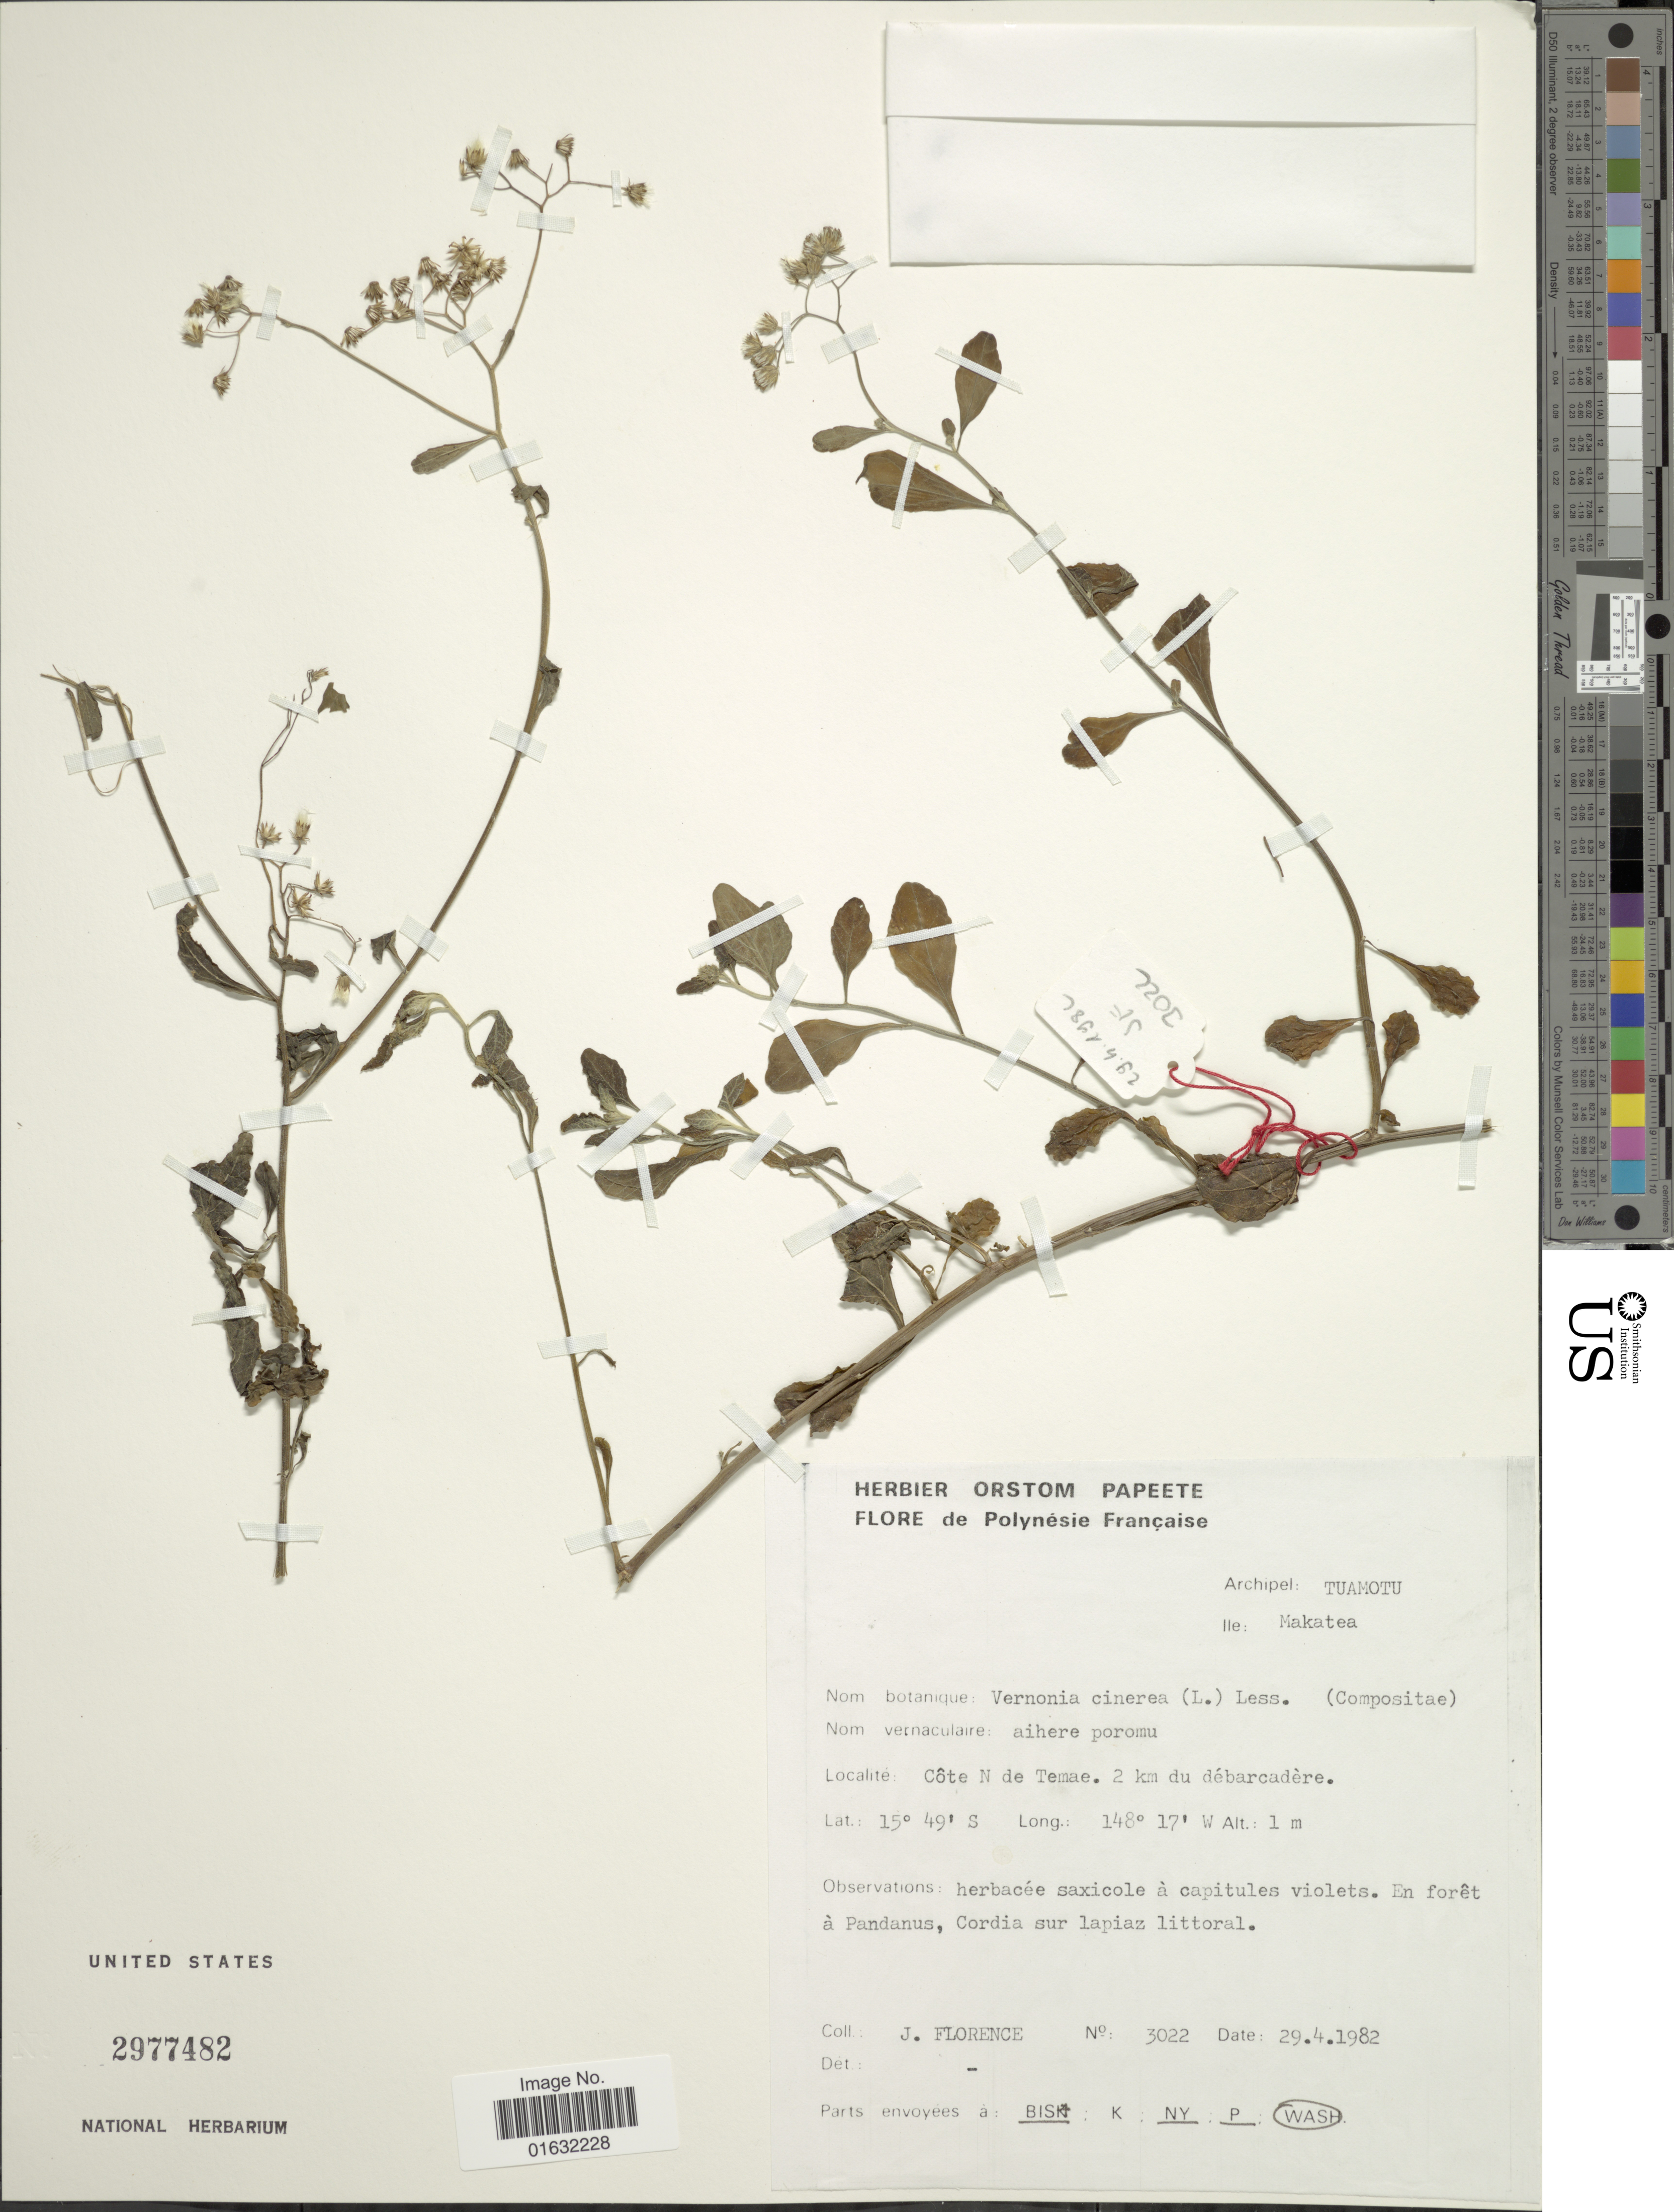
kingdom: Plantae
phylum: Tracheophyta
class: Magnoliopsida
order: Asterales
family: Asteraceae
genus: Cyanthillium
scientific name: Cyanthillium cinereum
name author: (L.) H. Rob.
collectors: J. Florence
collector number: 3022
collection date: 1982-04-29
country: French Polynesia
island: Makatea [Aurora]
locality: Tuamotu, Makatea, Cote N de Temae, 2 km du debarcadere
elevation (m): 1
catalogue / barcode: US 2977482